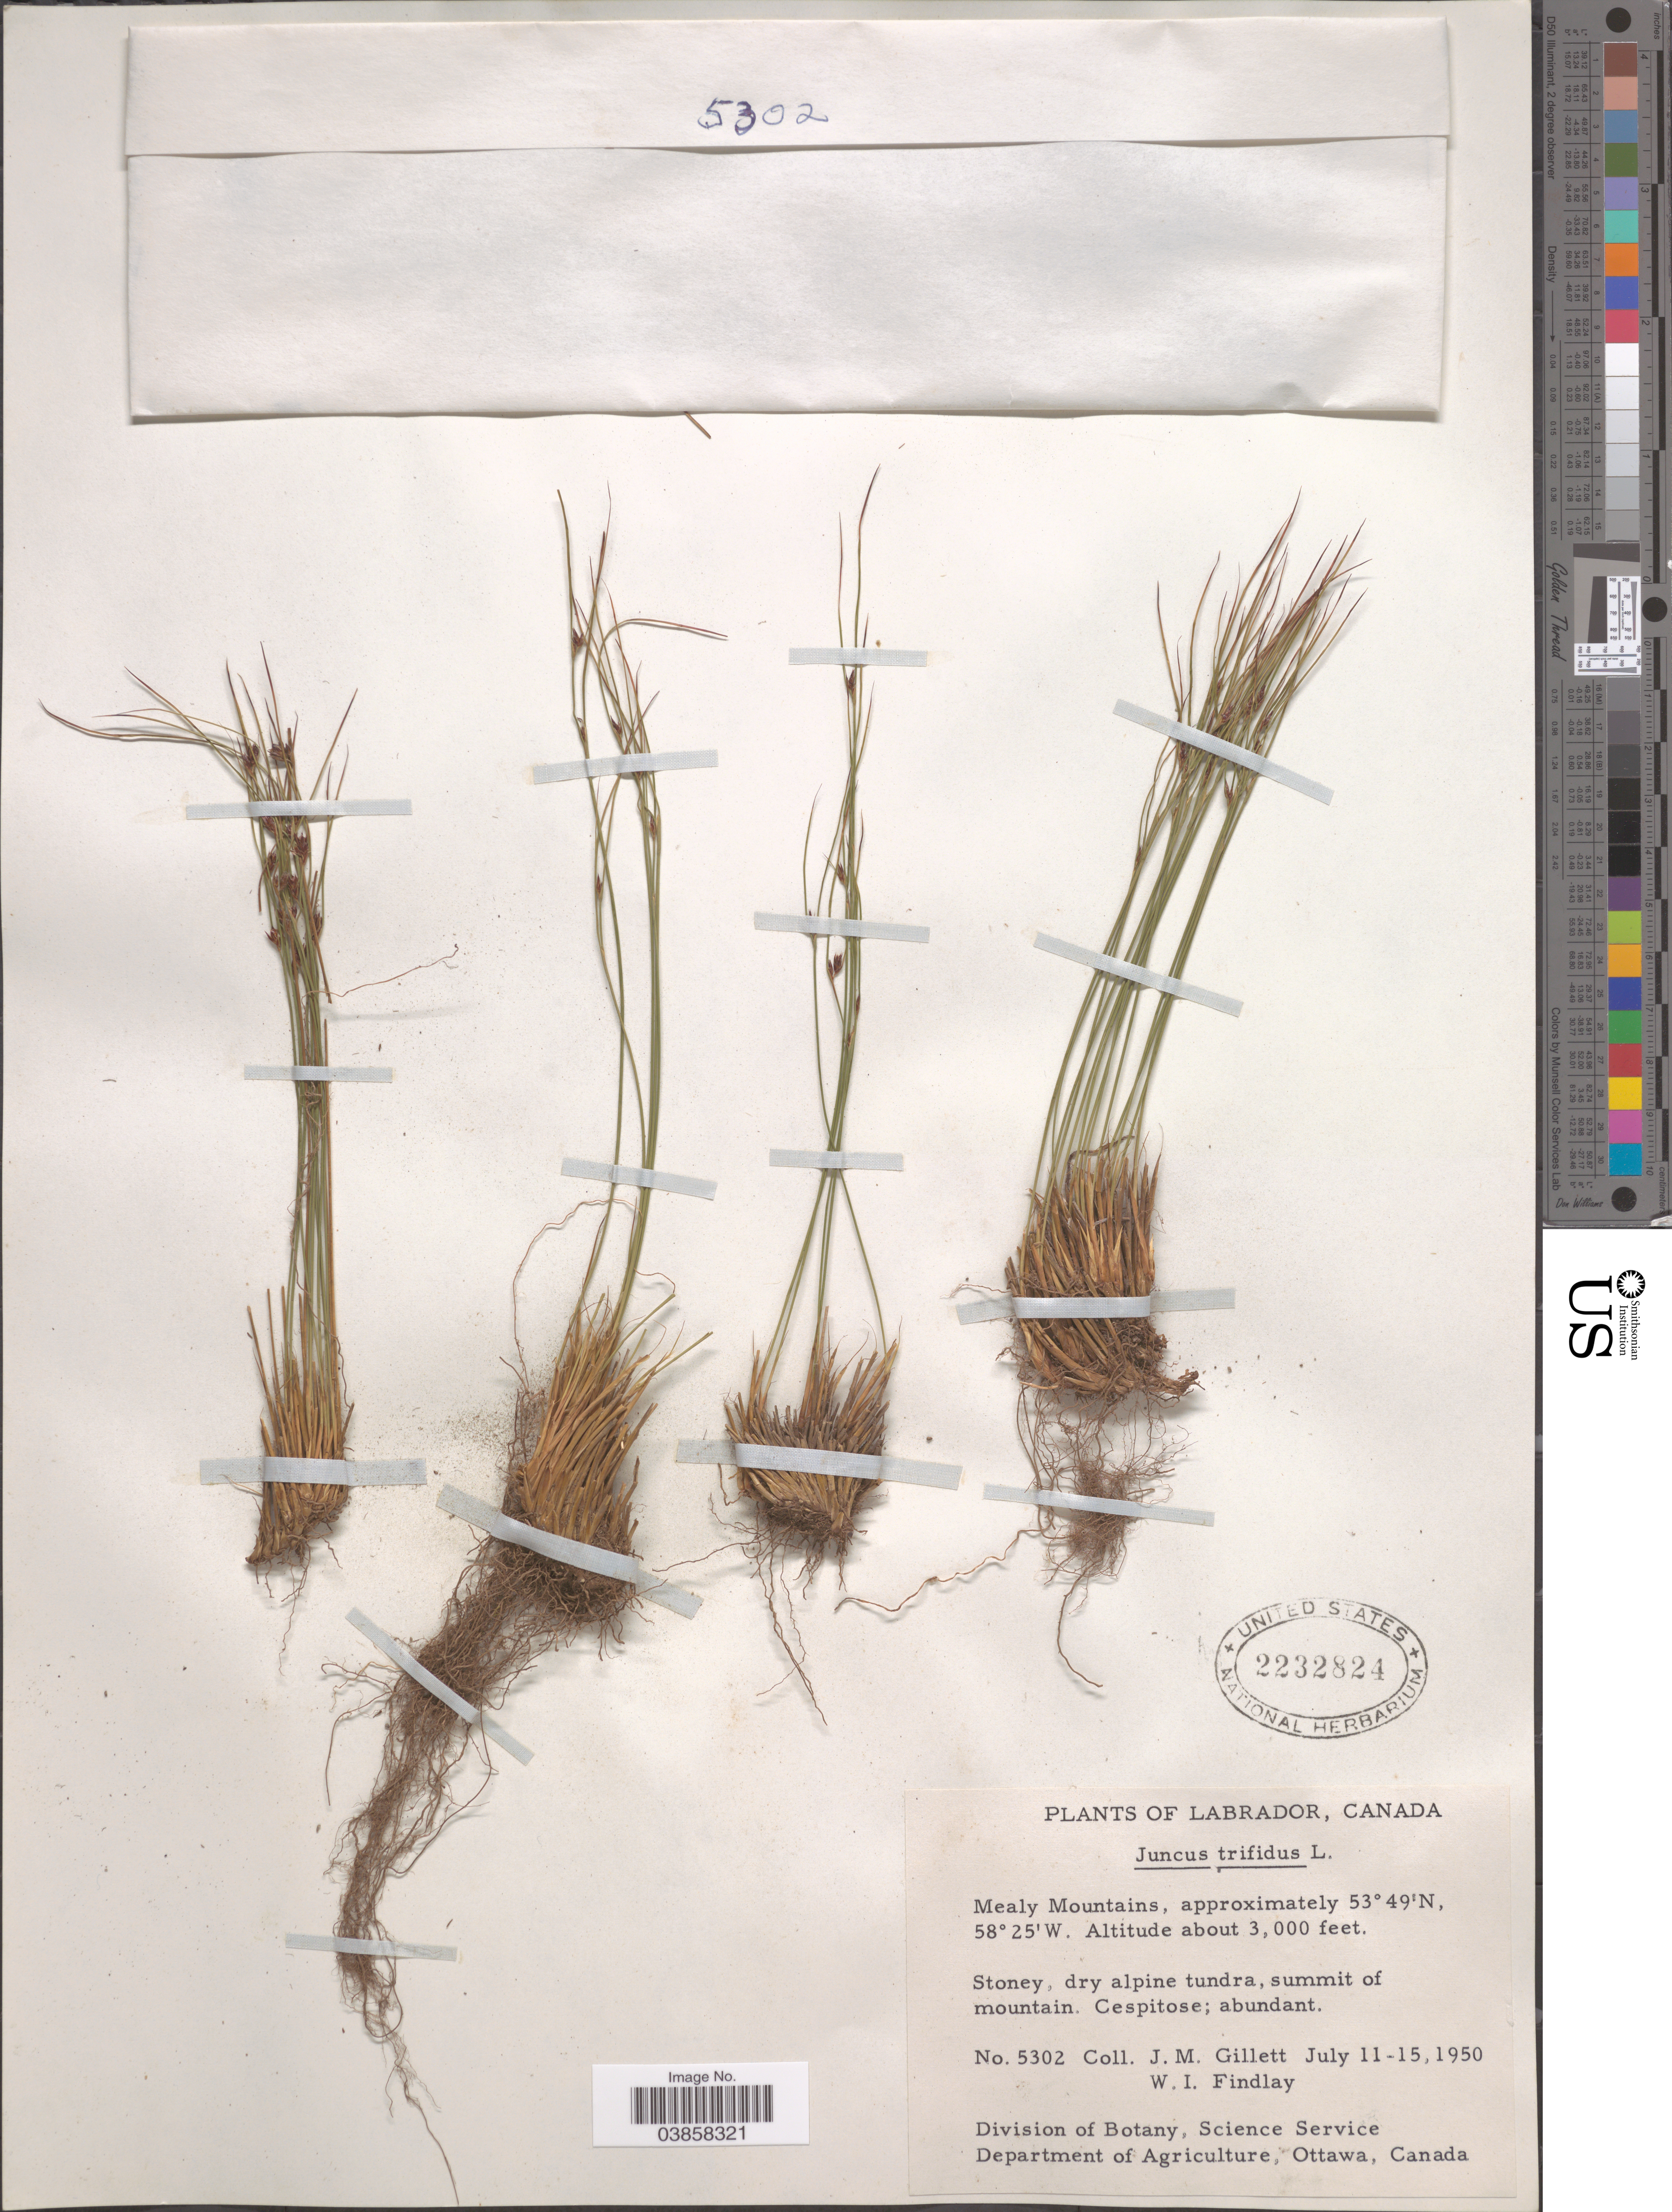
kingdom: Plantae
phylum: Tracheophyta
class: Liliopsida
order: Poales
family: Juncaceae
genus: Juncus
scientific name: Juncus trifidus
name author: L.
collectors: J. M. Gillett & W. Findlay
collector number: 5302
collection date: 1950-07-11/1950-07-15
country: Canada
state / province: Newfoundland and Labrador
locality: Labrador. Mealy Mountains.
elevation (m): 914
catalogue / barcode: US 2232824